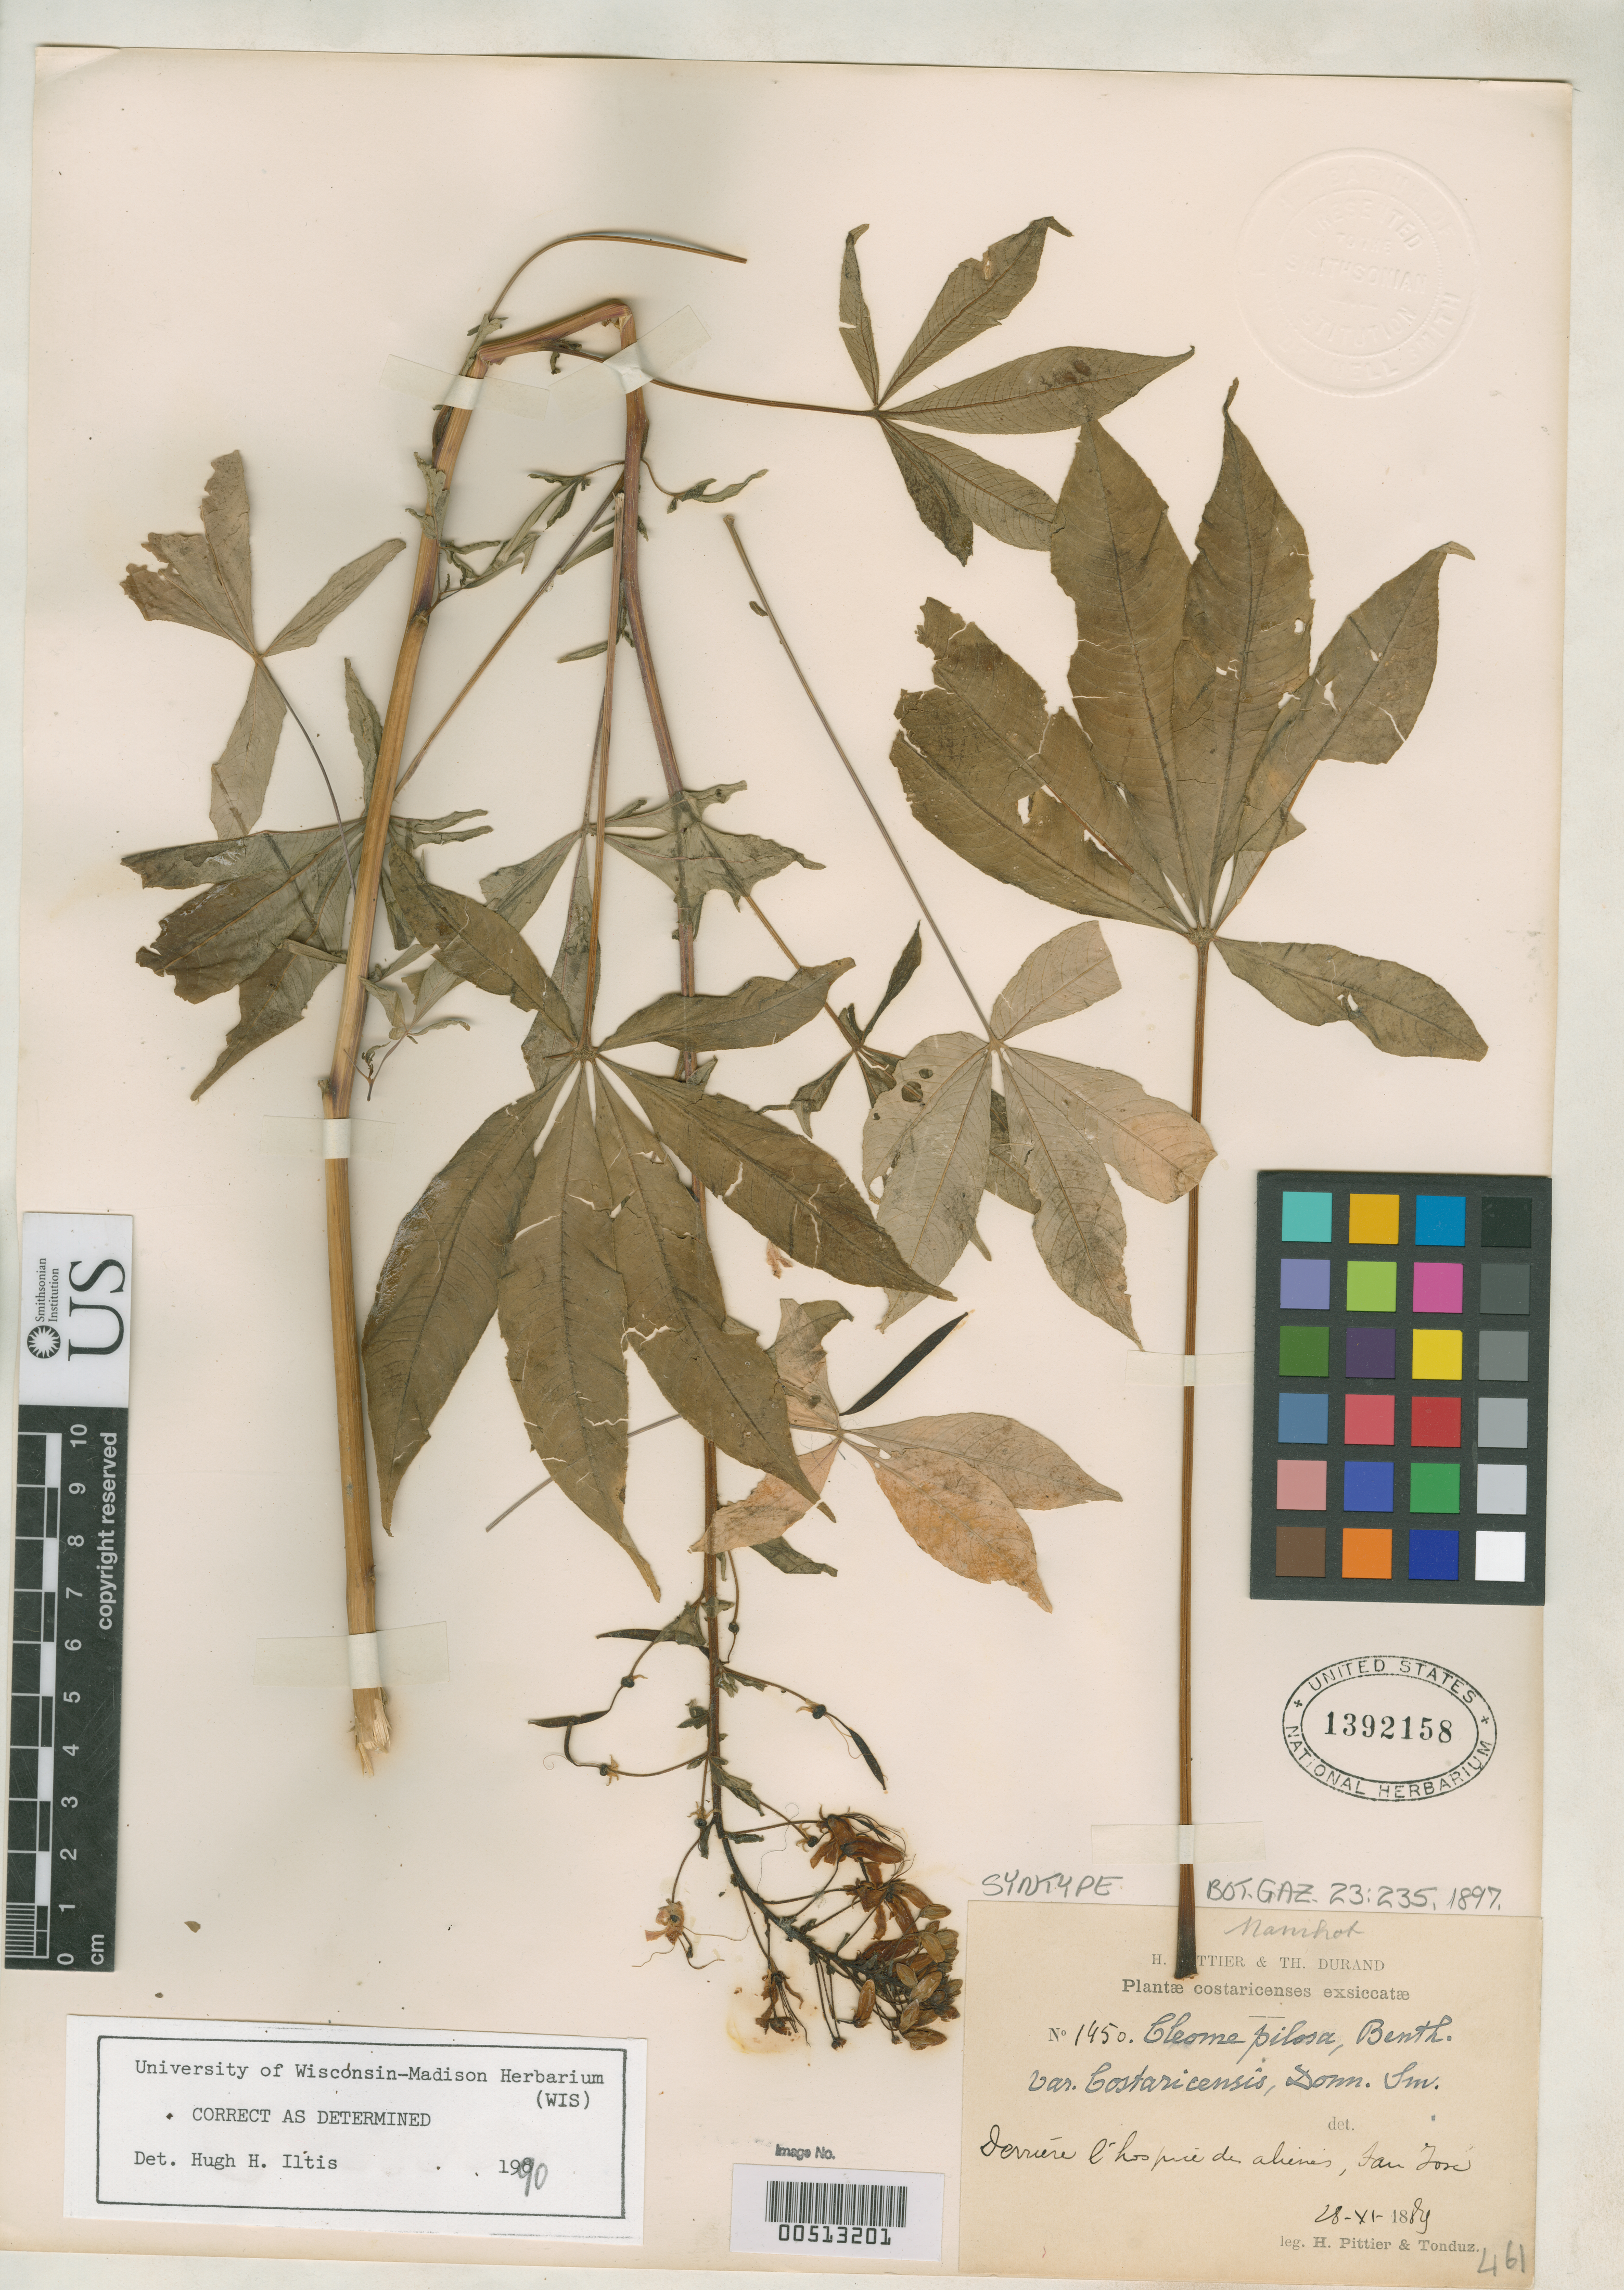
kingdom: Plantae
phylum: Tracheophyta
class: Magnoliopsida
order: Brassicales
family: Cleomaceae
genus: Cleome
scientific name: Cleome pilosa var. costaricensis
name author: Donn. Sm.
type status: Syntype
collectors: H. F. Pittier & A. Tonduz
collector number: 1450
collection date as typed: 18 Jun 1884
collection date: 1884-06-18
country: Costa Rica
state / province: San José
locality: Derriere l'hospice de Alienes.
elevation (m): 61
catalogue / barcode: US 1392158